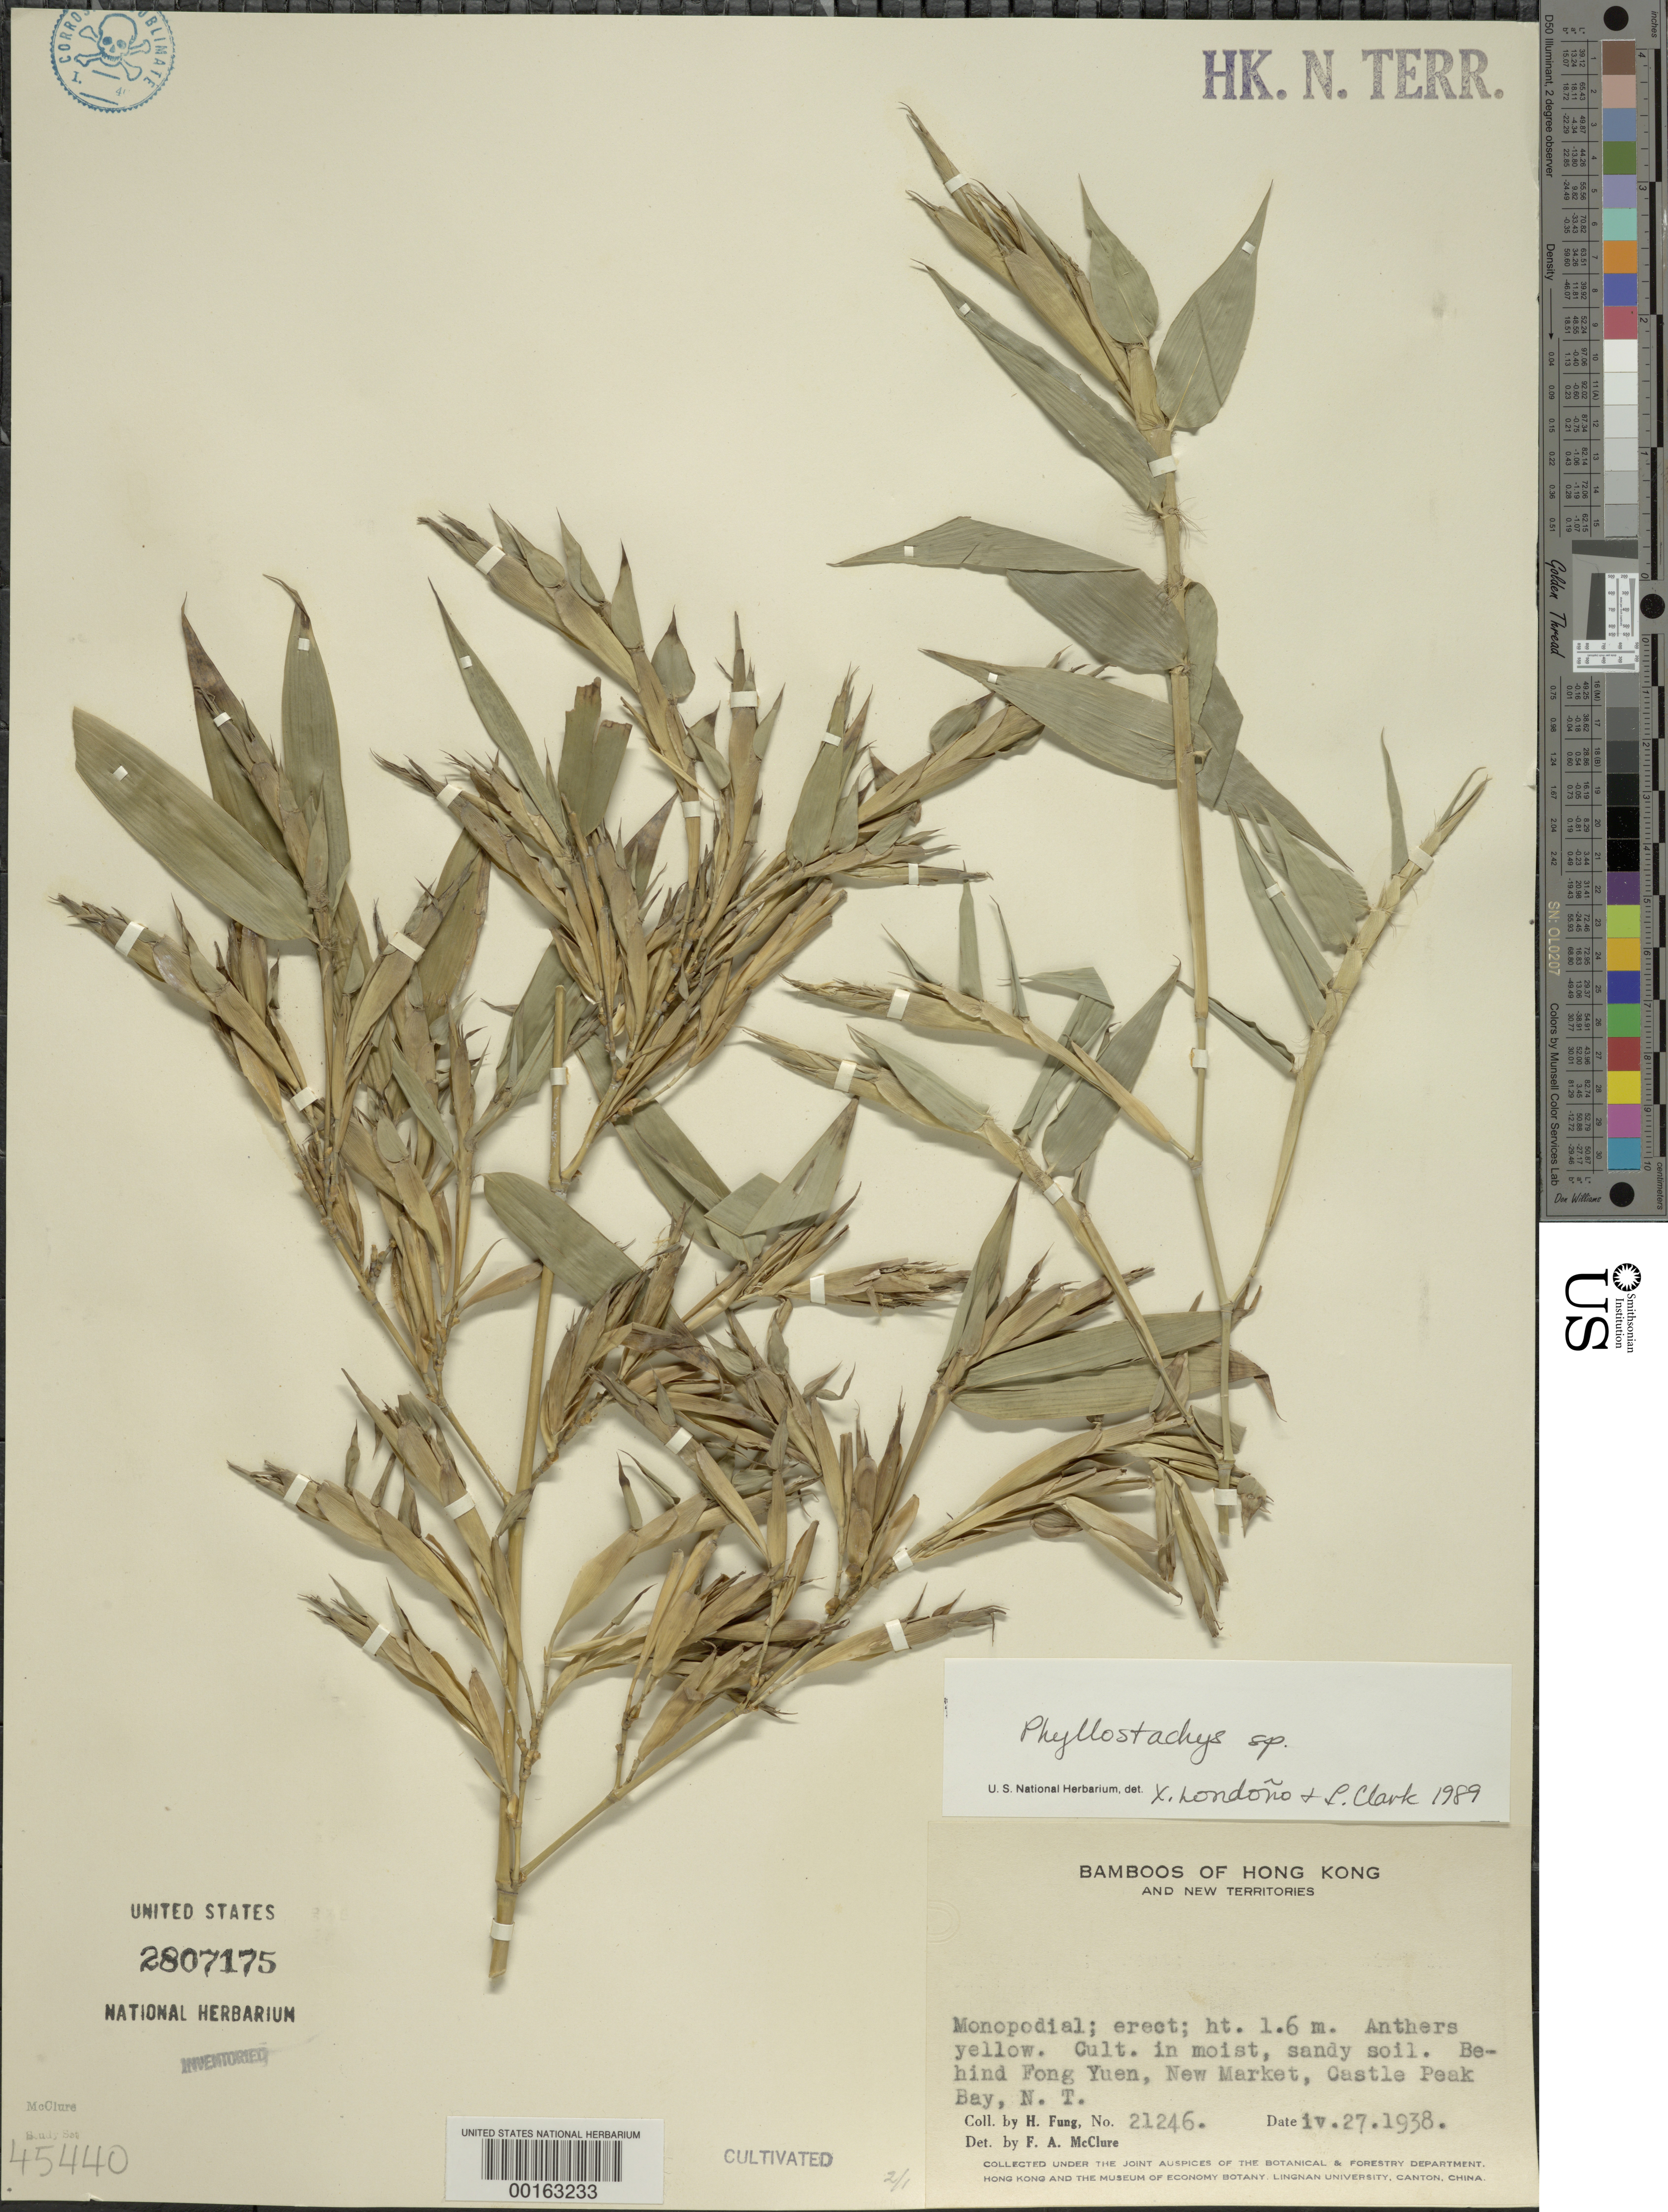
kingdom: Plantae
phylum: Tracheophyta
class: Liliopsida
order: Poales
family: Poaceae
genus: Phyllostachys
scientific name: Phyllostachys sp.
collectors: H. L. Fung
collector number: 21246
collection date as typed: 27 Apr 1938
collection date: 1938-04-27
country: China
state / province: Hong Kong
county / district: New Territories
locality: Castle peak bay, new market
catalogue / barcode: US 2807175